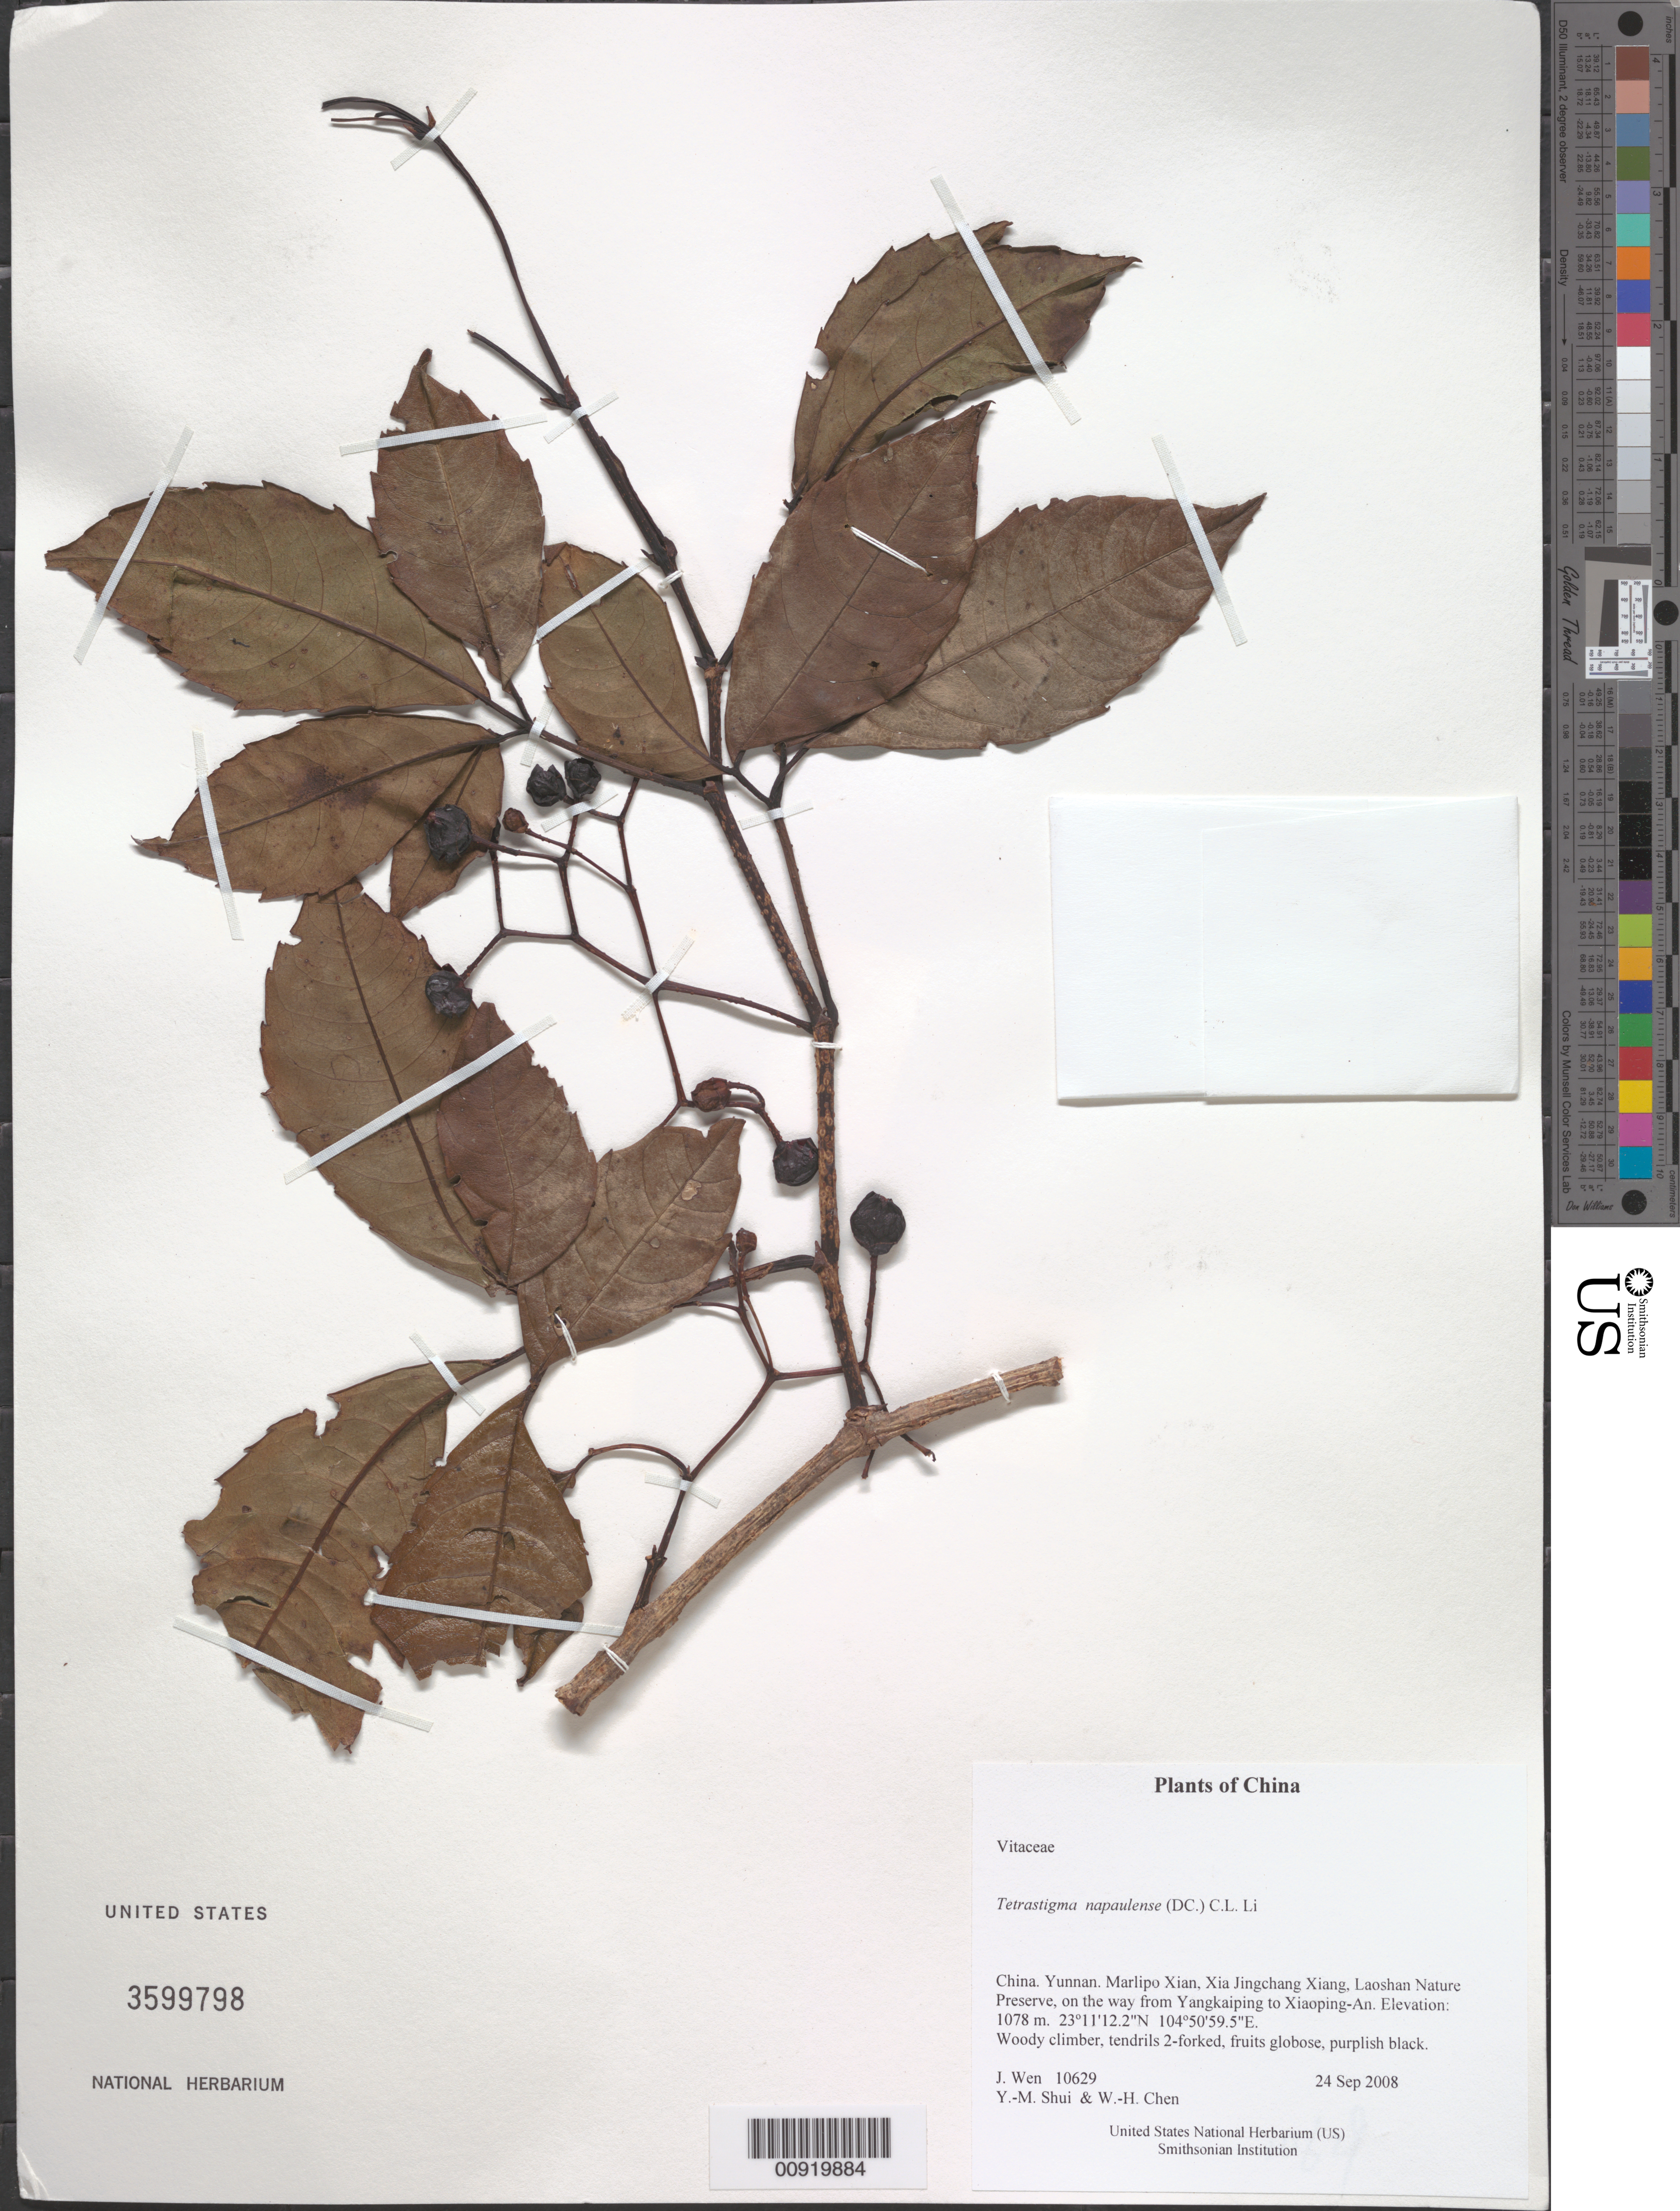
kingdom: Plantae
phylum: Tracheophyta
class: Magnoliopsida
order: Vitales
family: Vitaceae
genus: Tetrastigma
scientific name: Tetrastigma napaulense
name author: (DC.) C.L. Li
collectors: J. Wen, Y. Shui & W. Chen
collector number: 10629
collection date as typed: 24 Sep 2008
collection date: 2008-09-24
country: China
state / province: Yunnan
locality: Marlipo Xian, Xia Jingchang Xiang, Laoshan Nature Preserve, on the way from Yangkaiping to Xiaoping-An.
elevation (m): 1078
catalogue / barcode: US 3599798